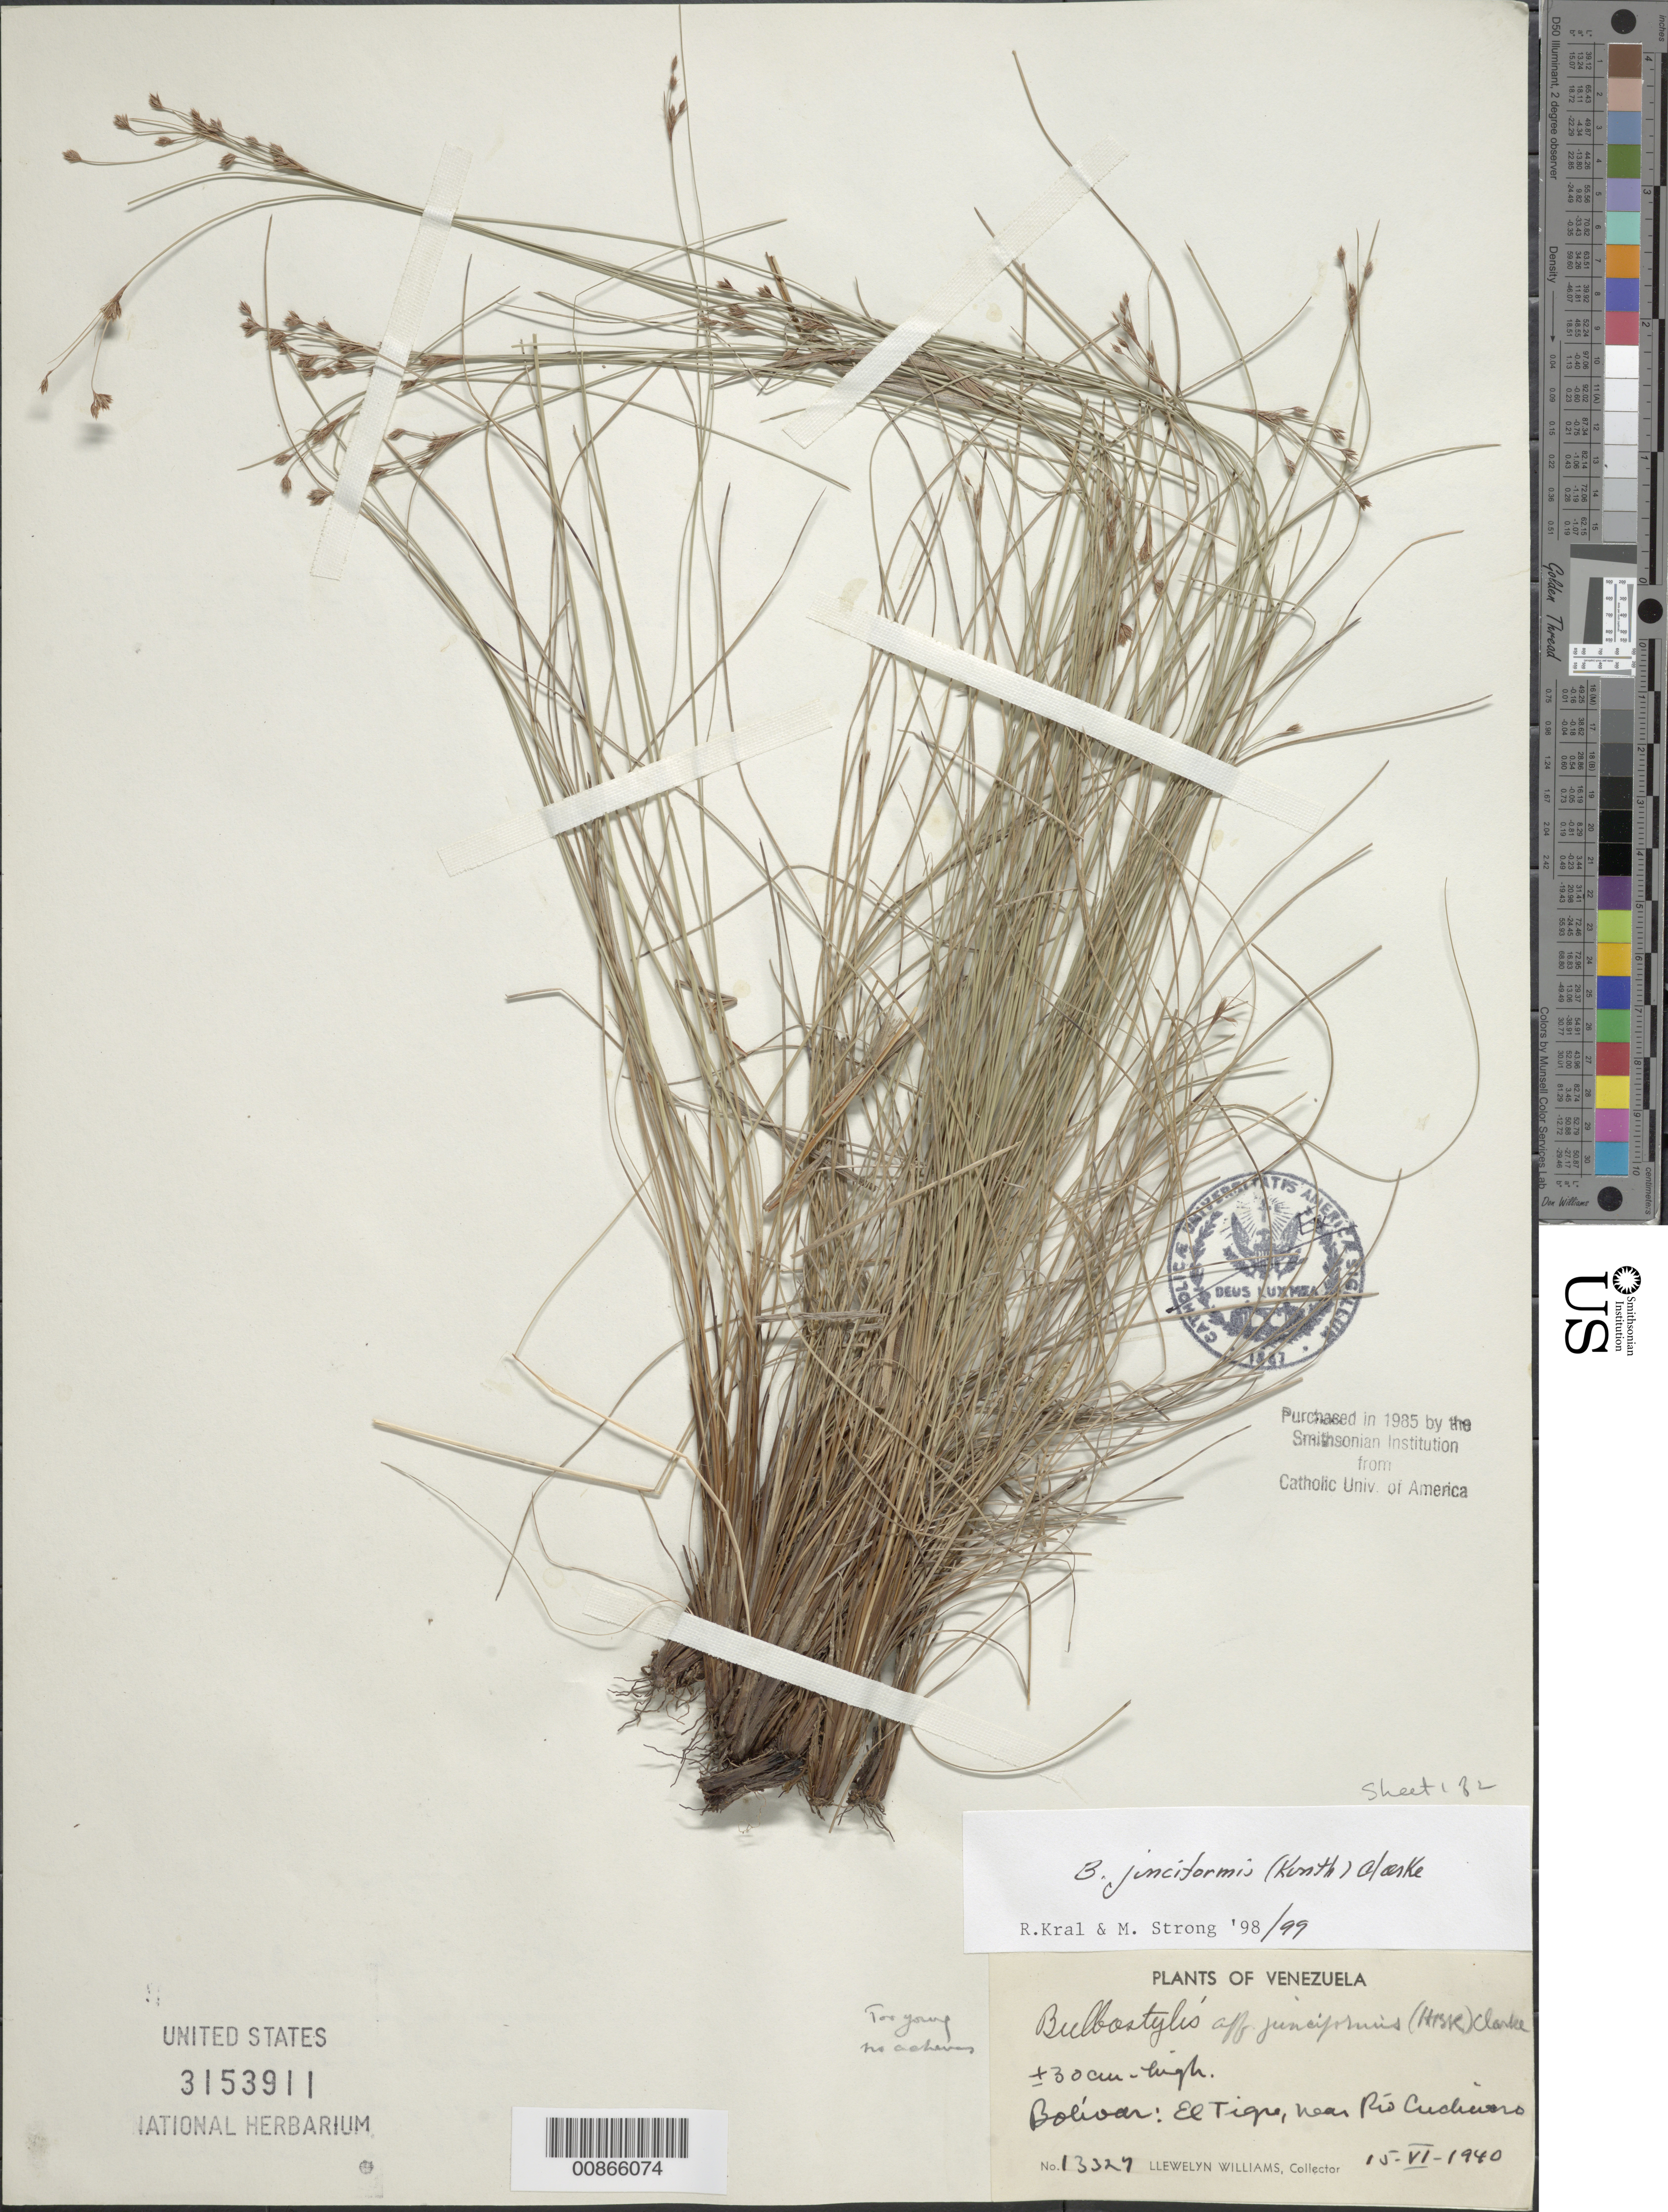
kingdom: Plantae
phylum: Tracheophyta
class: Liliopsida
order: Poales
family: Cyperaceae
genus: Bulbostylis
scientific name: Bulbostylis junciformis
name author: (Kunth) C.B. Clarke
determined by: Kral, R.; Strong, M. T.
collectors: Ll. Williams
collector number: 13327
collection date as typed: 15-Jun-40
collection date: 1940-06-15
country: Venezuela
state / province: Bolívar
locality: El Tigre, cerca de El Río Cuchivero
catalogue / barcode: US 3153911